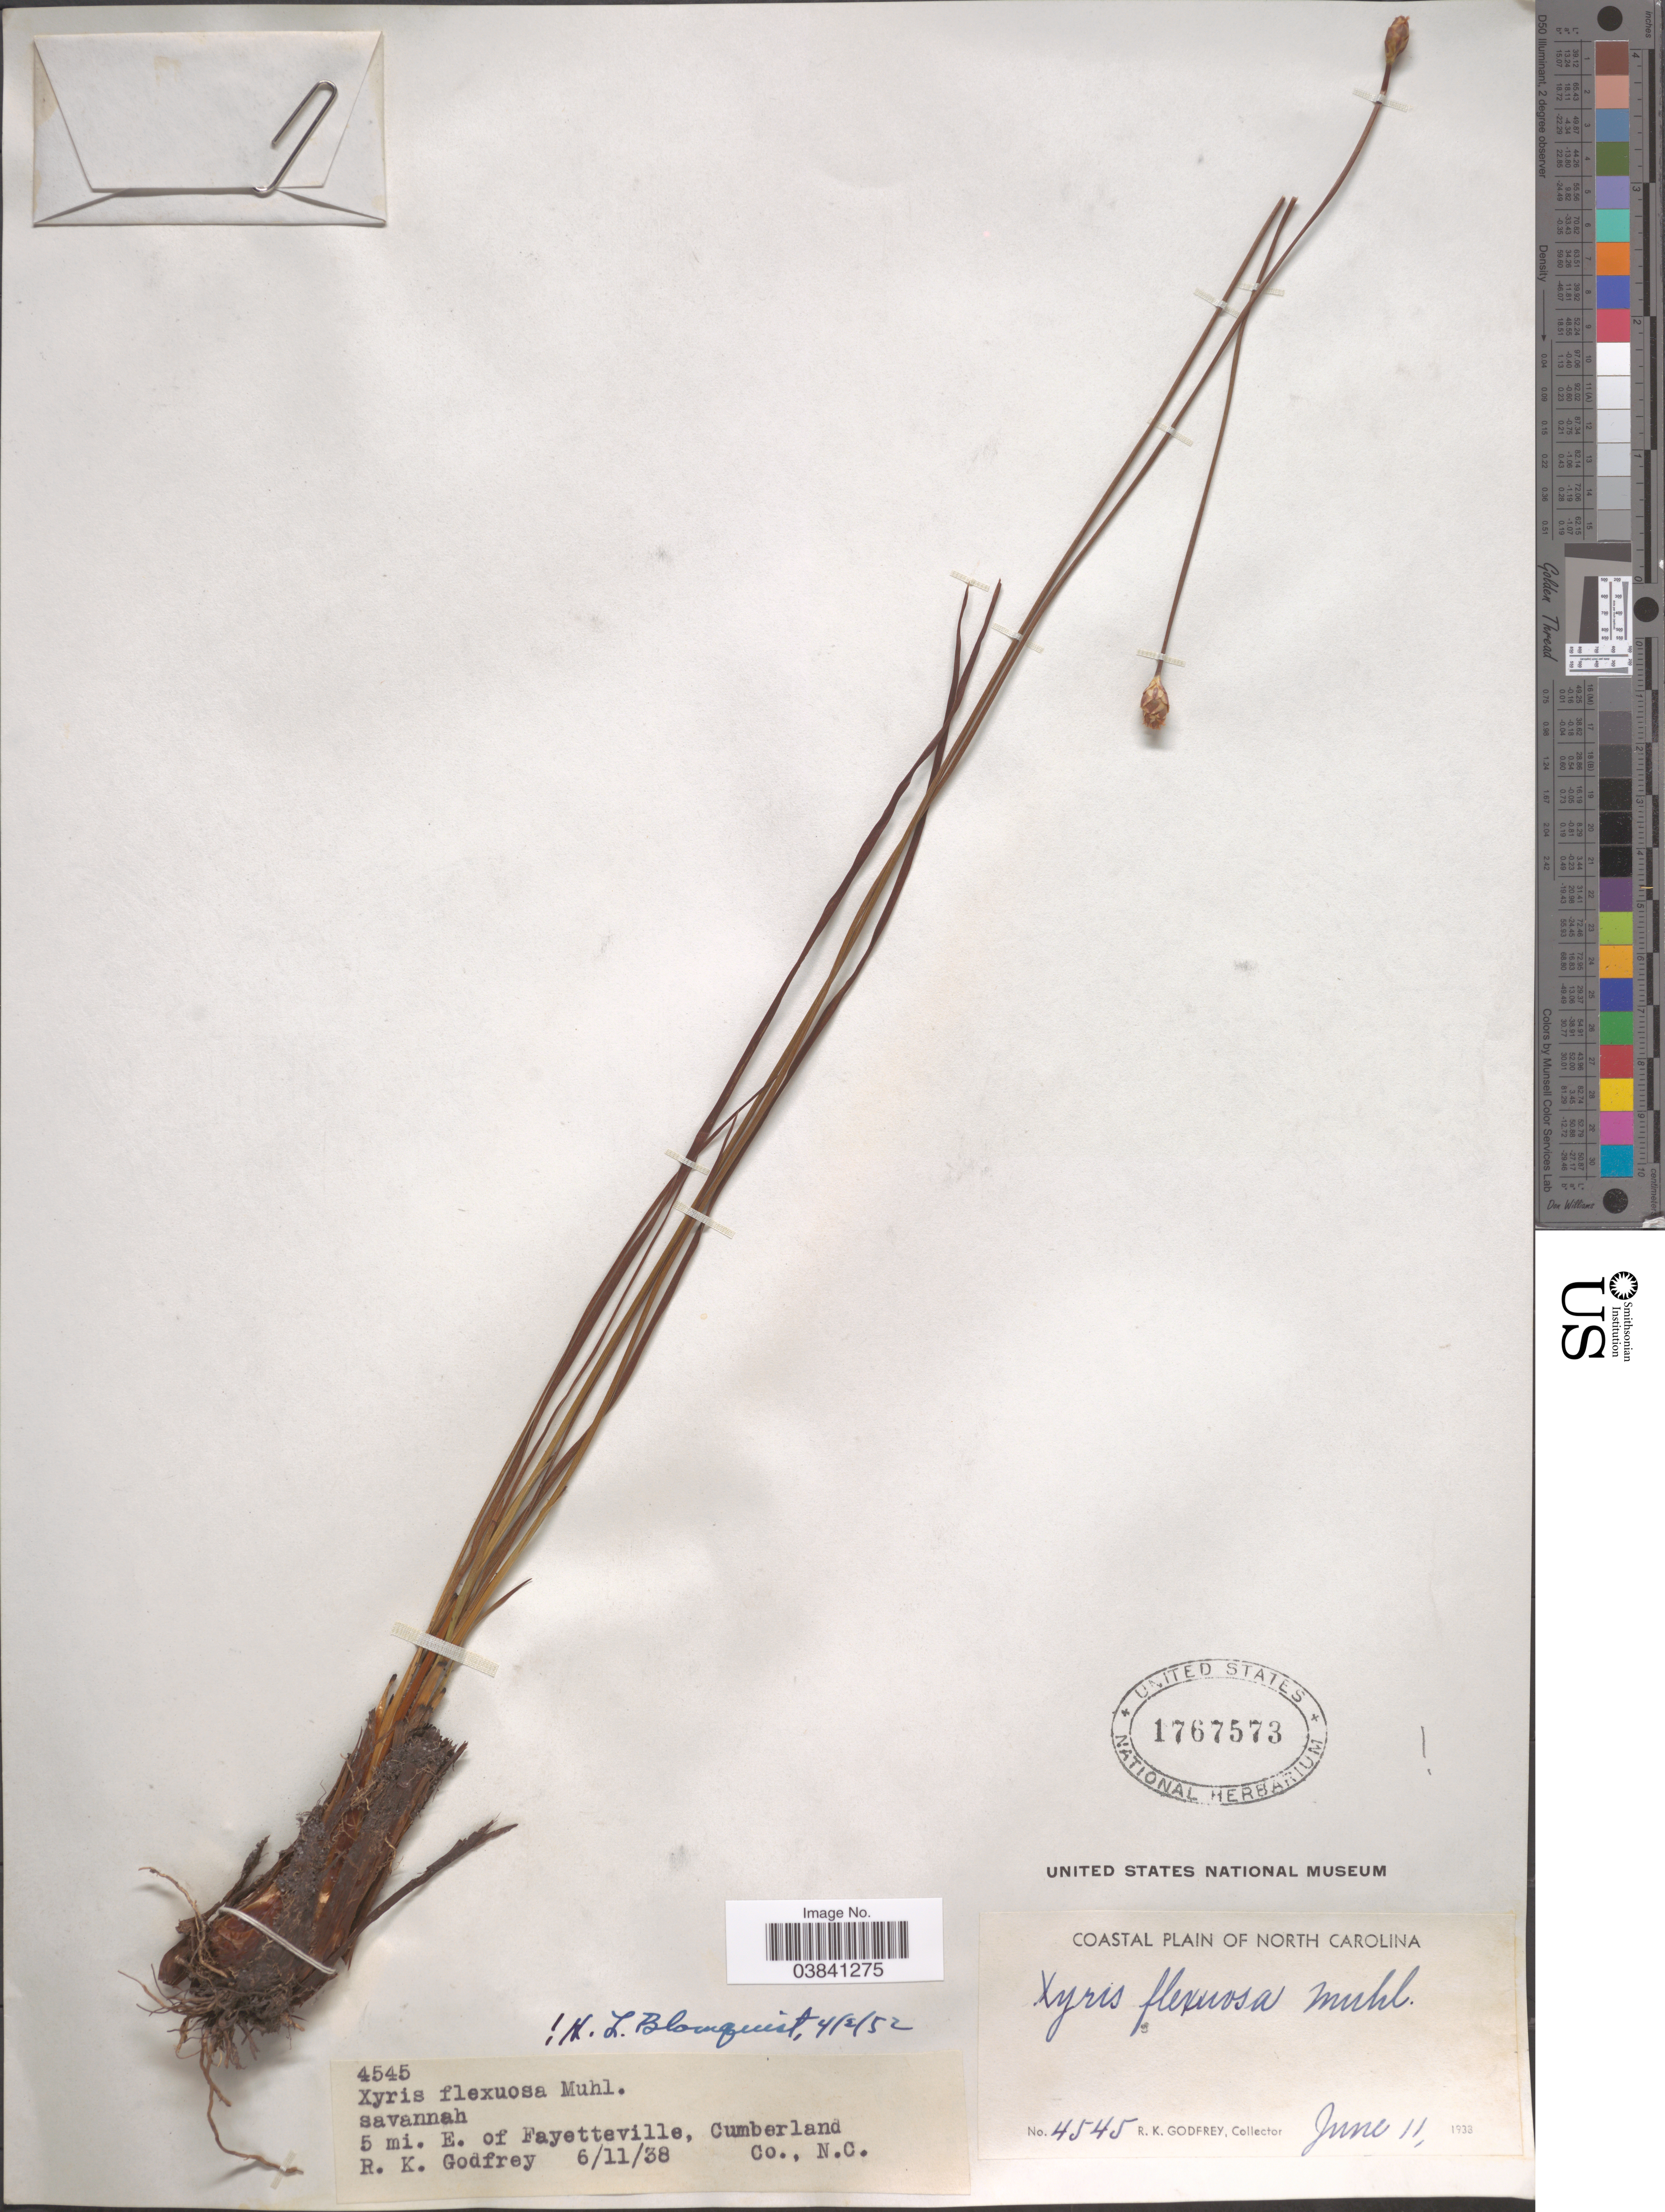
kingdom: Plantae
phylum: Tracheophyta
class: Liliopsida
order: Poales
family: Xyridaceae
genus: Xyris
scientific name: Xyris caroliniana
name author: Walter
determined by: Strong, Mark T., (BOT), Smithsonian Institution - National Museum of Natural History (UNITED STATES)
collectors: R. K. Godfrey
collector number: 4545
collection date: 1938-06-11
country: United States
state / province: North Carolina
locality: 5 mi. E. of Fayetteville, Cumberland Co. Coastal Plain of North Carolina.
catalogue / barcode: US 1767573